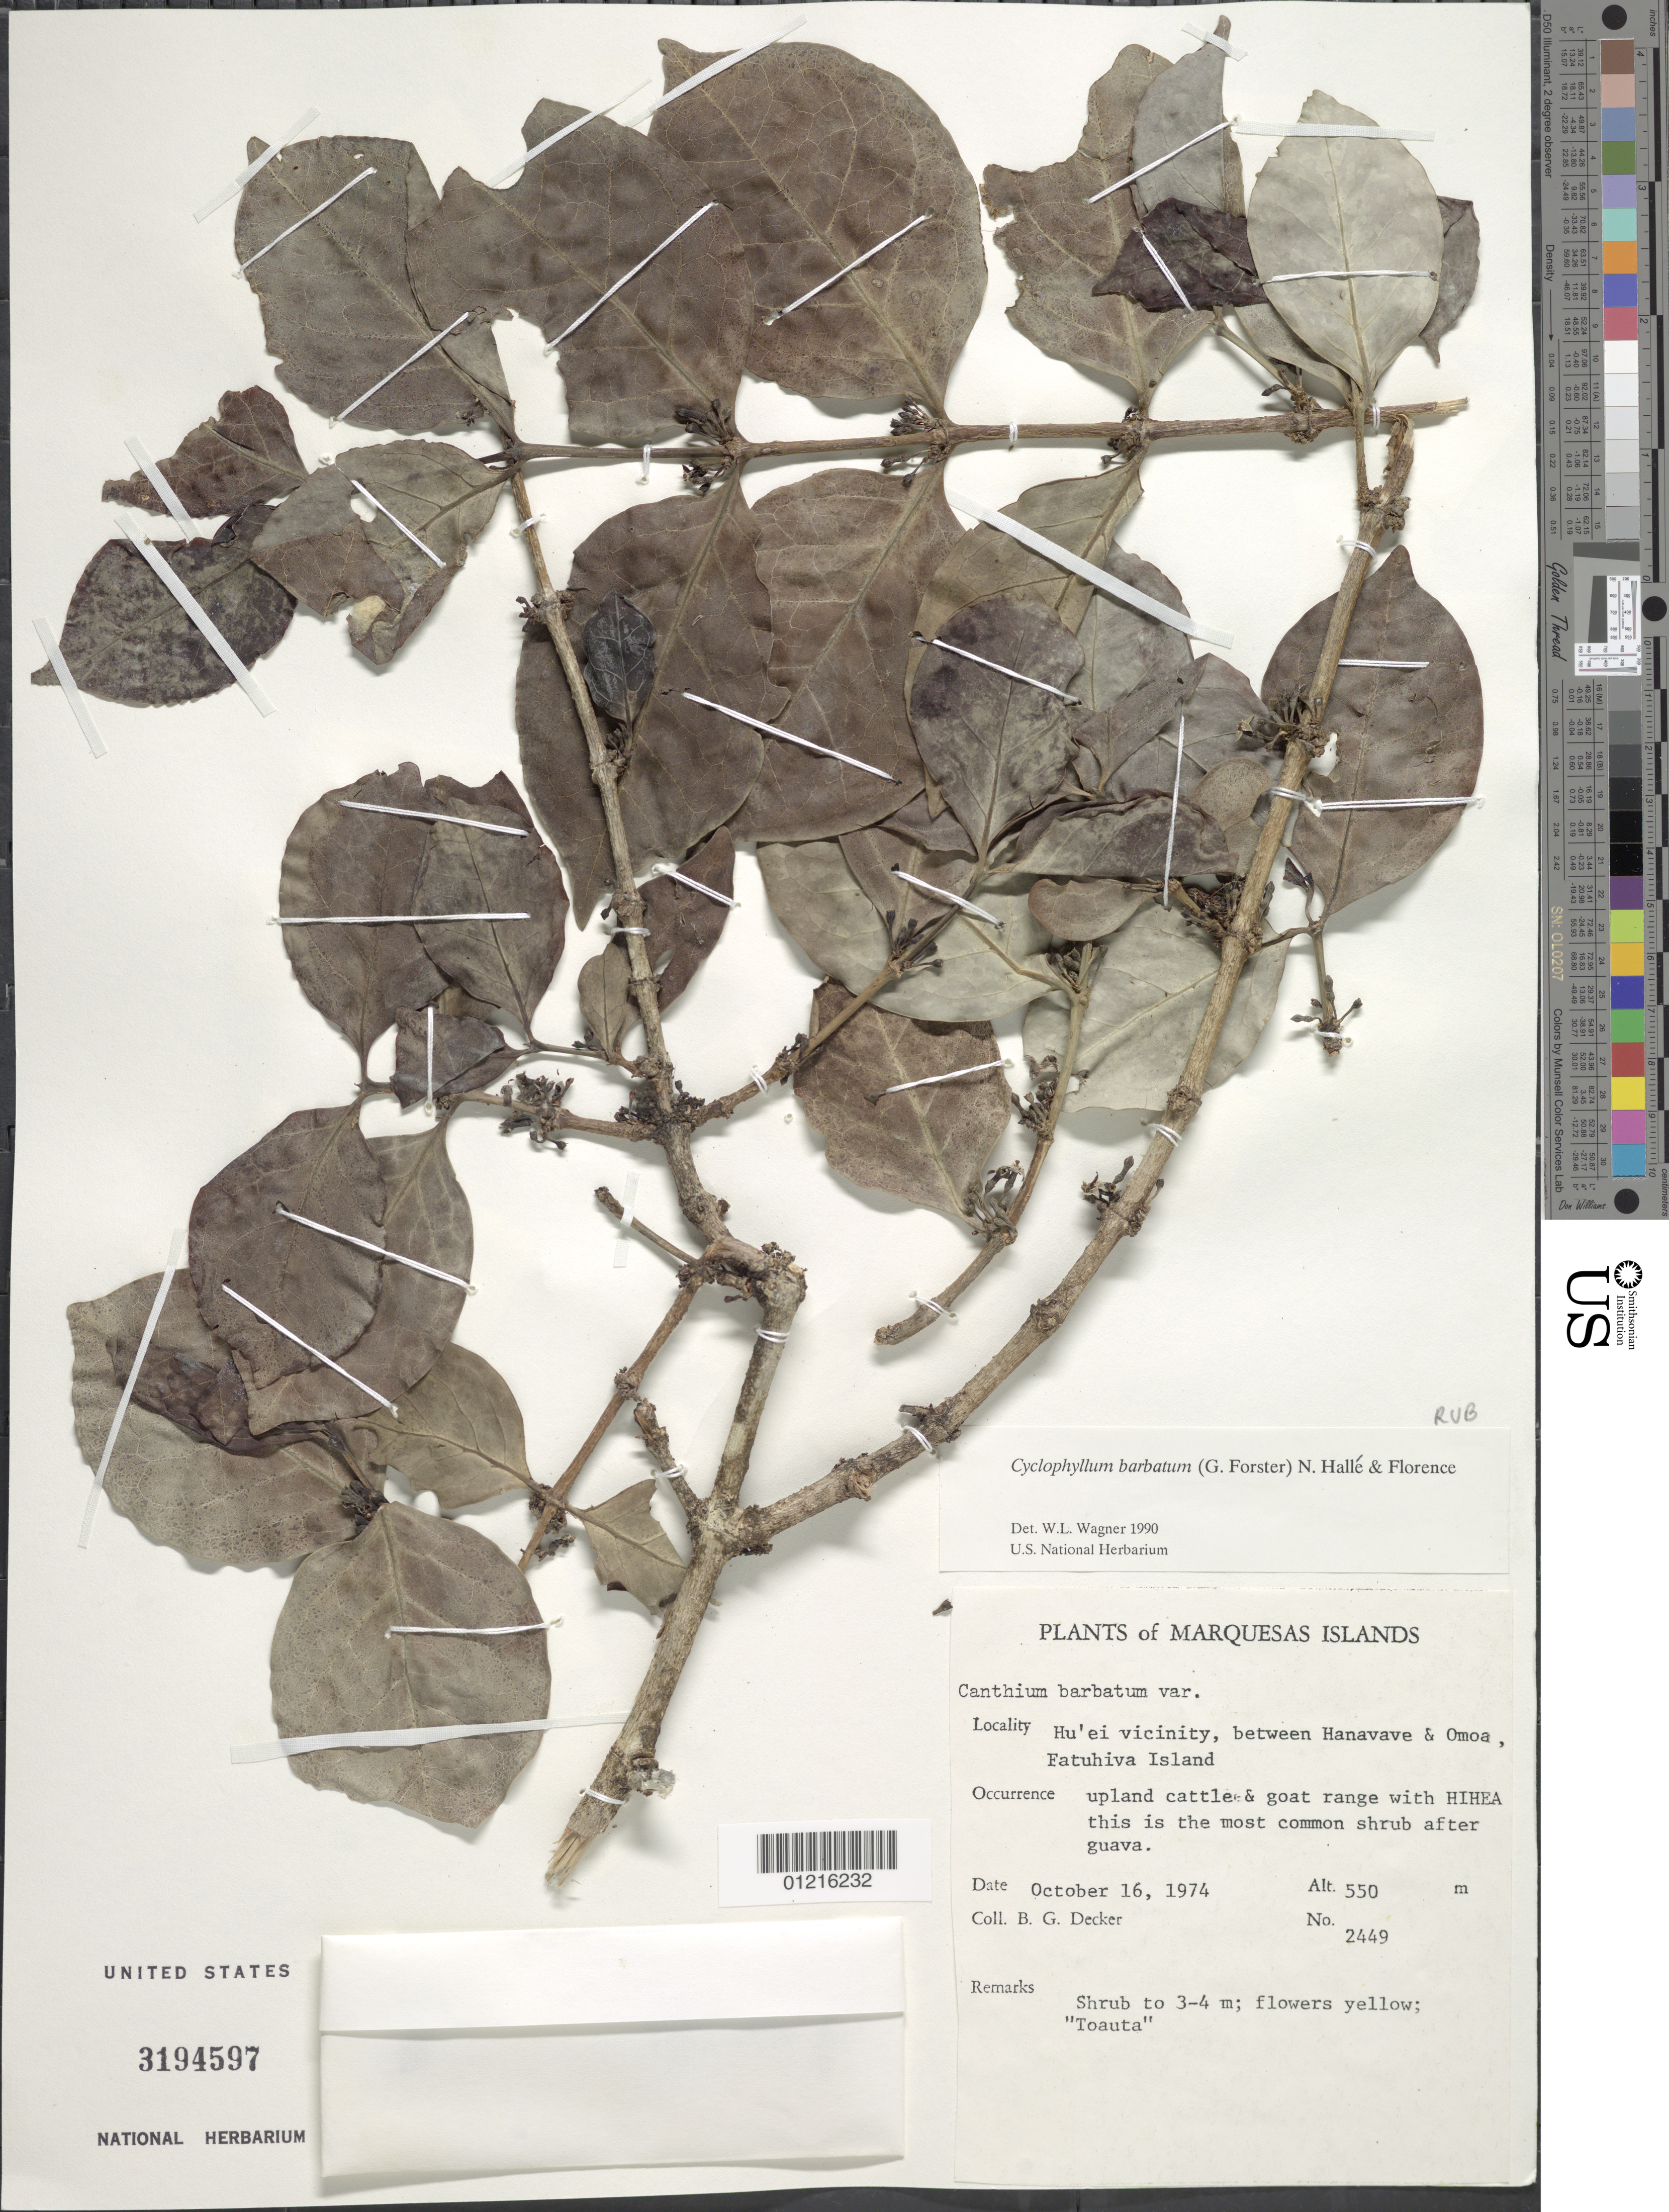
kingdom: Plantae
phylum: Tracheophyta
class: Magnoliopsida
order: Gentianales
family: Rubiaceae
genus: Cyclophyllum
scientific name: Cyclophyllum barbatum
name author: (G. Forst.) N. Hallé & J. Florence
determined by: Florence, J.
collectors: B. H. Gagné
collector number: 2449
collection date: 1988-08-07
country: French Polynesia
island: Nuku Hiva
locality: Anahola Bay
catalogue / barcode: US 3194597